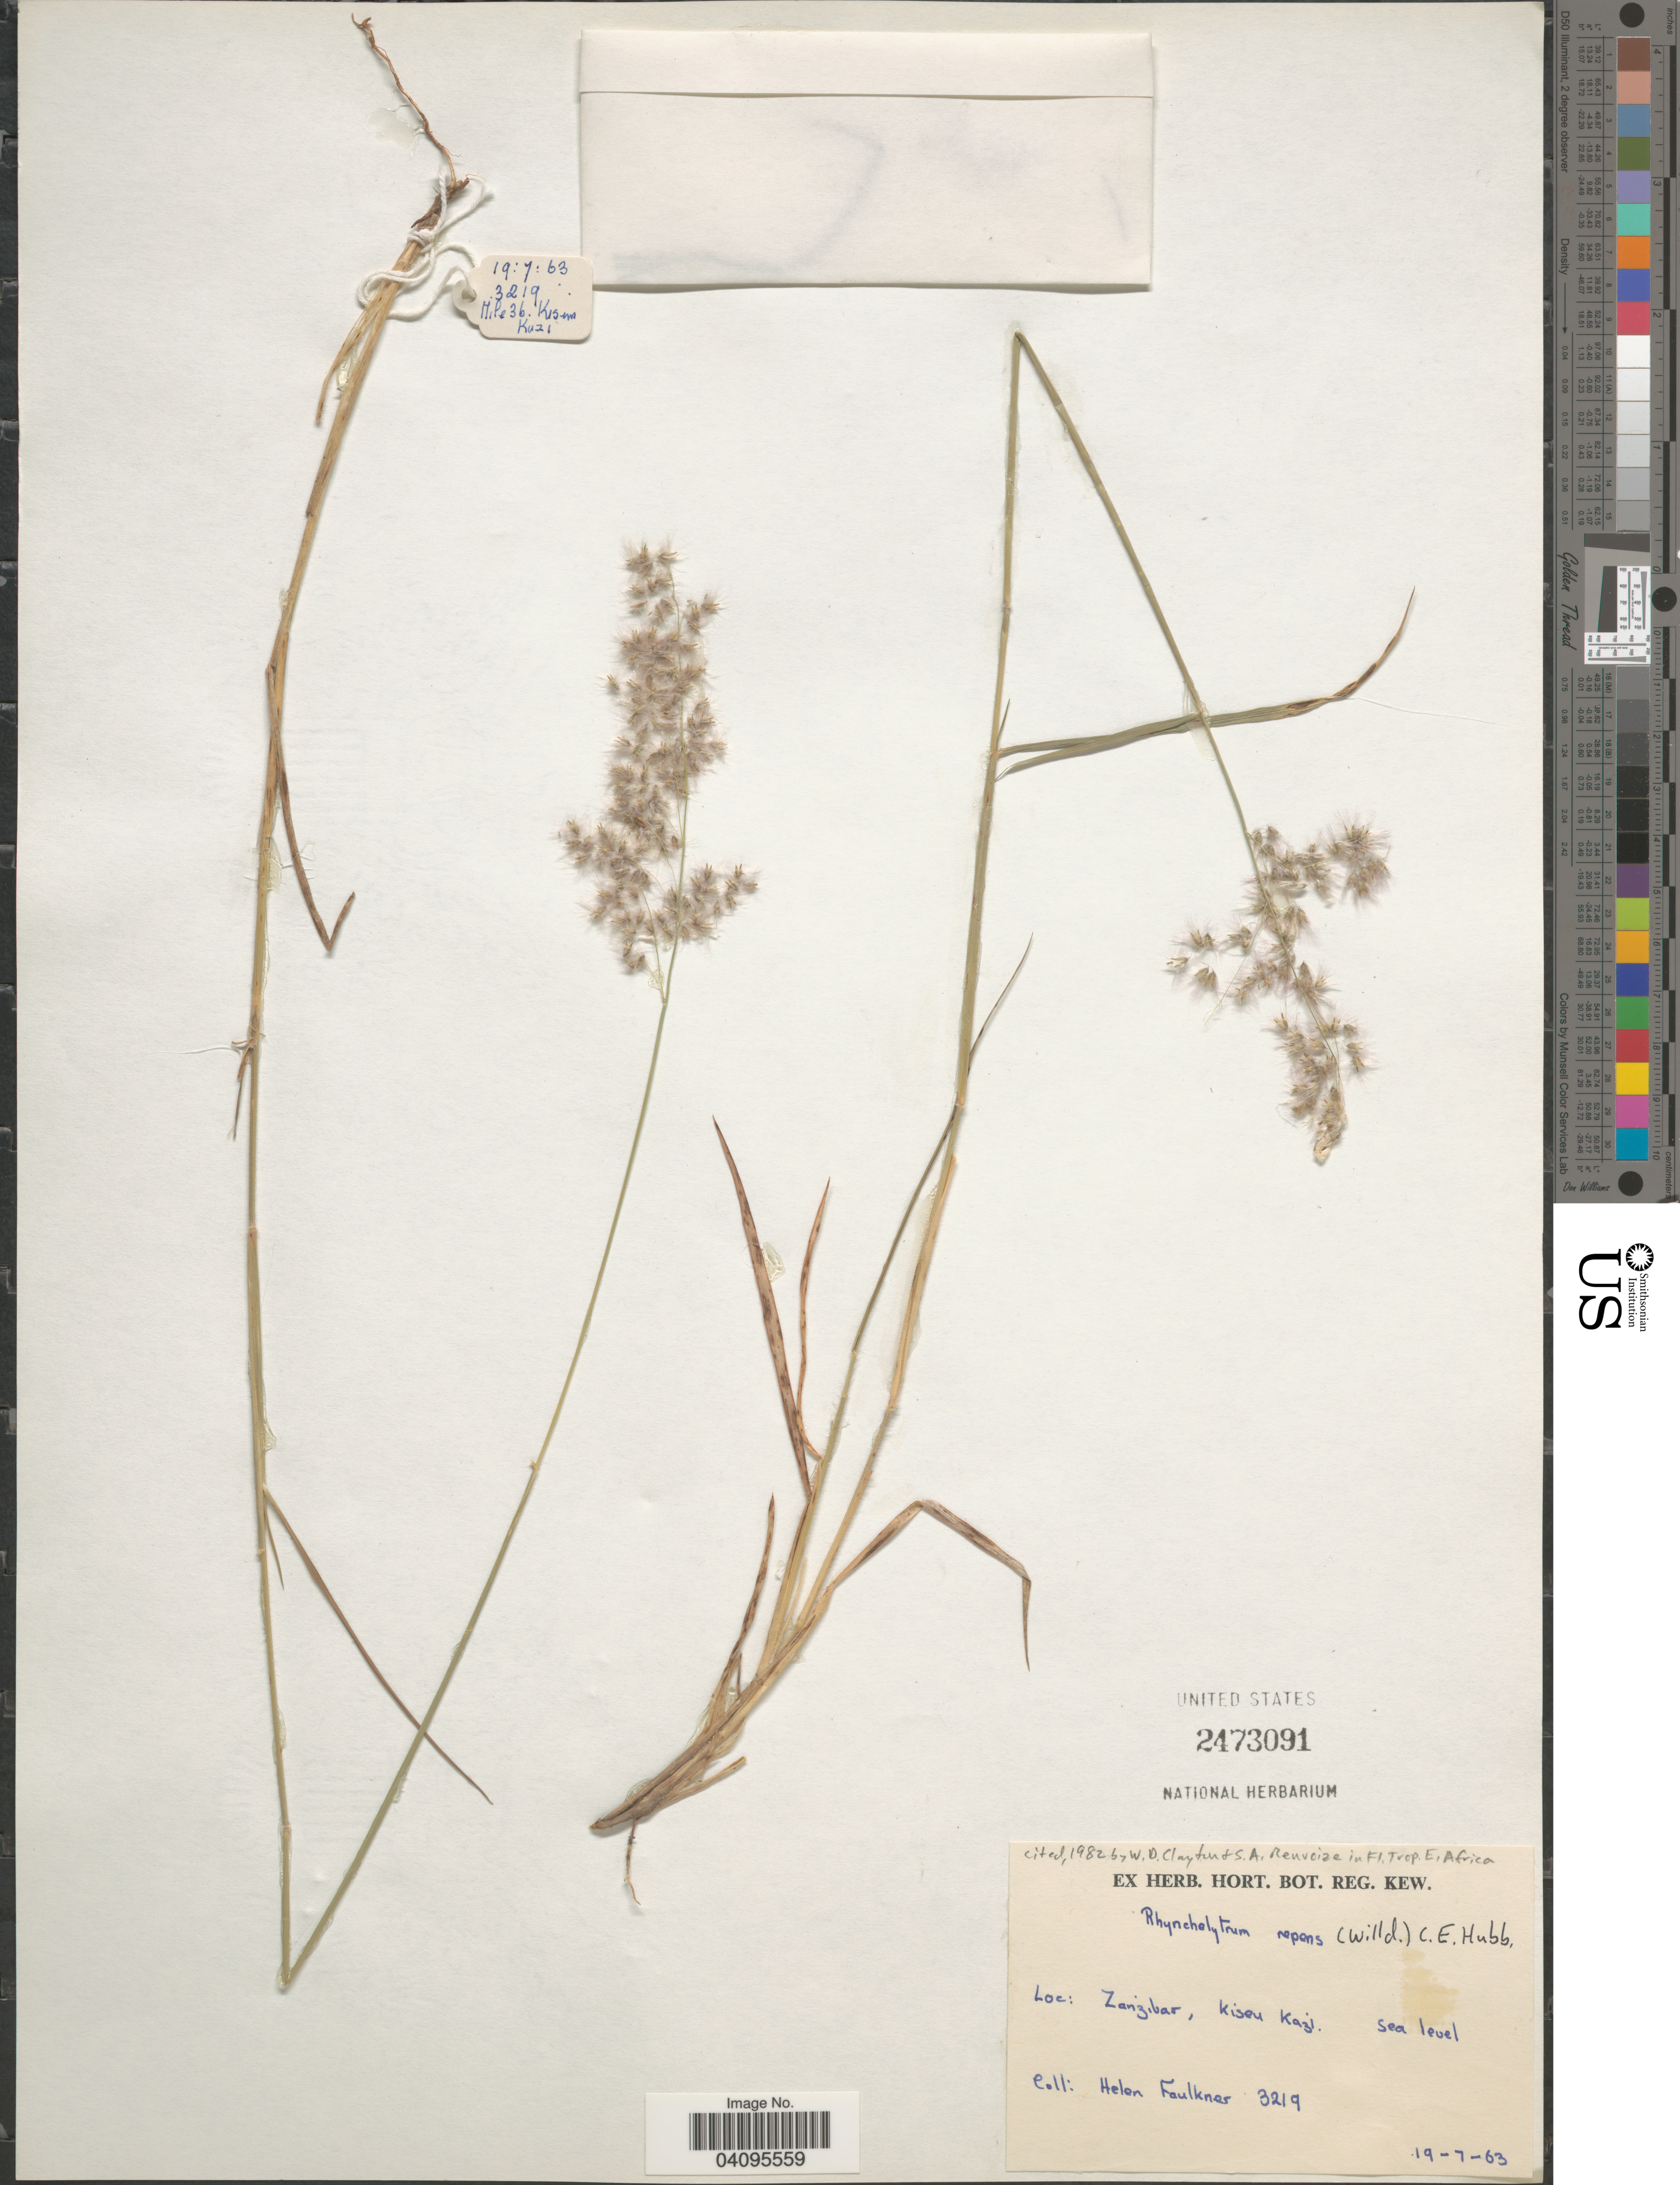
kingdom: Plantae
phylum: Tracheophyta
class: Liliopsida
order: Poales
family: Poaceae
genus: Melinis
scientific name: Melinis repens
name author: (Willd.) Zizka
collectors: H. Faulkner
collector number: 3219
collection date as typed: Transcribed d/m/y: 19/7/63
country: Tanzania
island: Zanzibar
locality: Kiseu [interpreted] Kazi.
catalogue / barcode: US 2473091